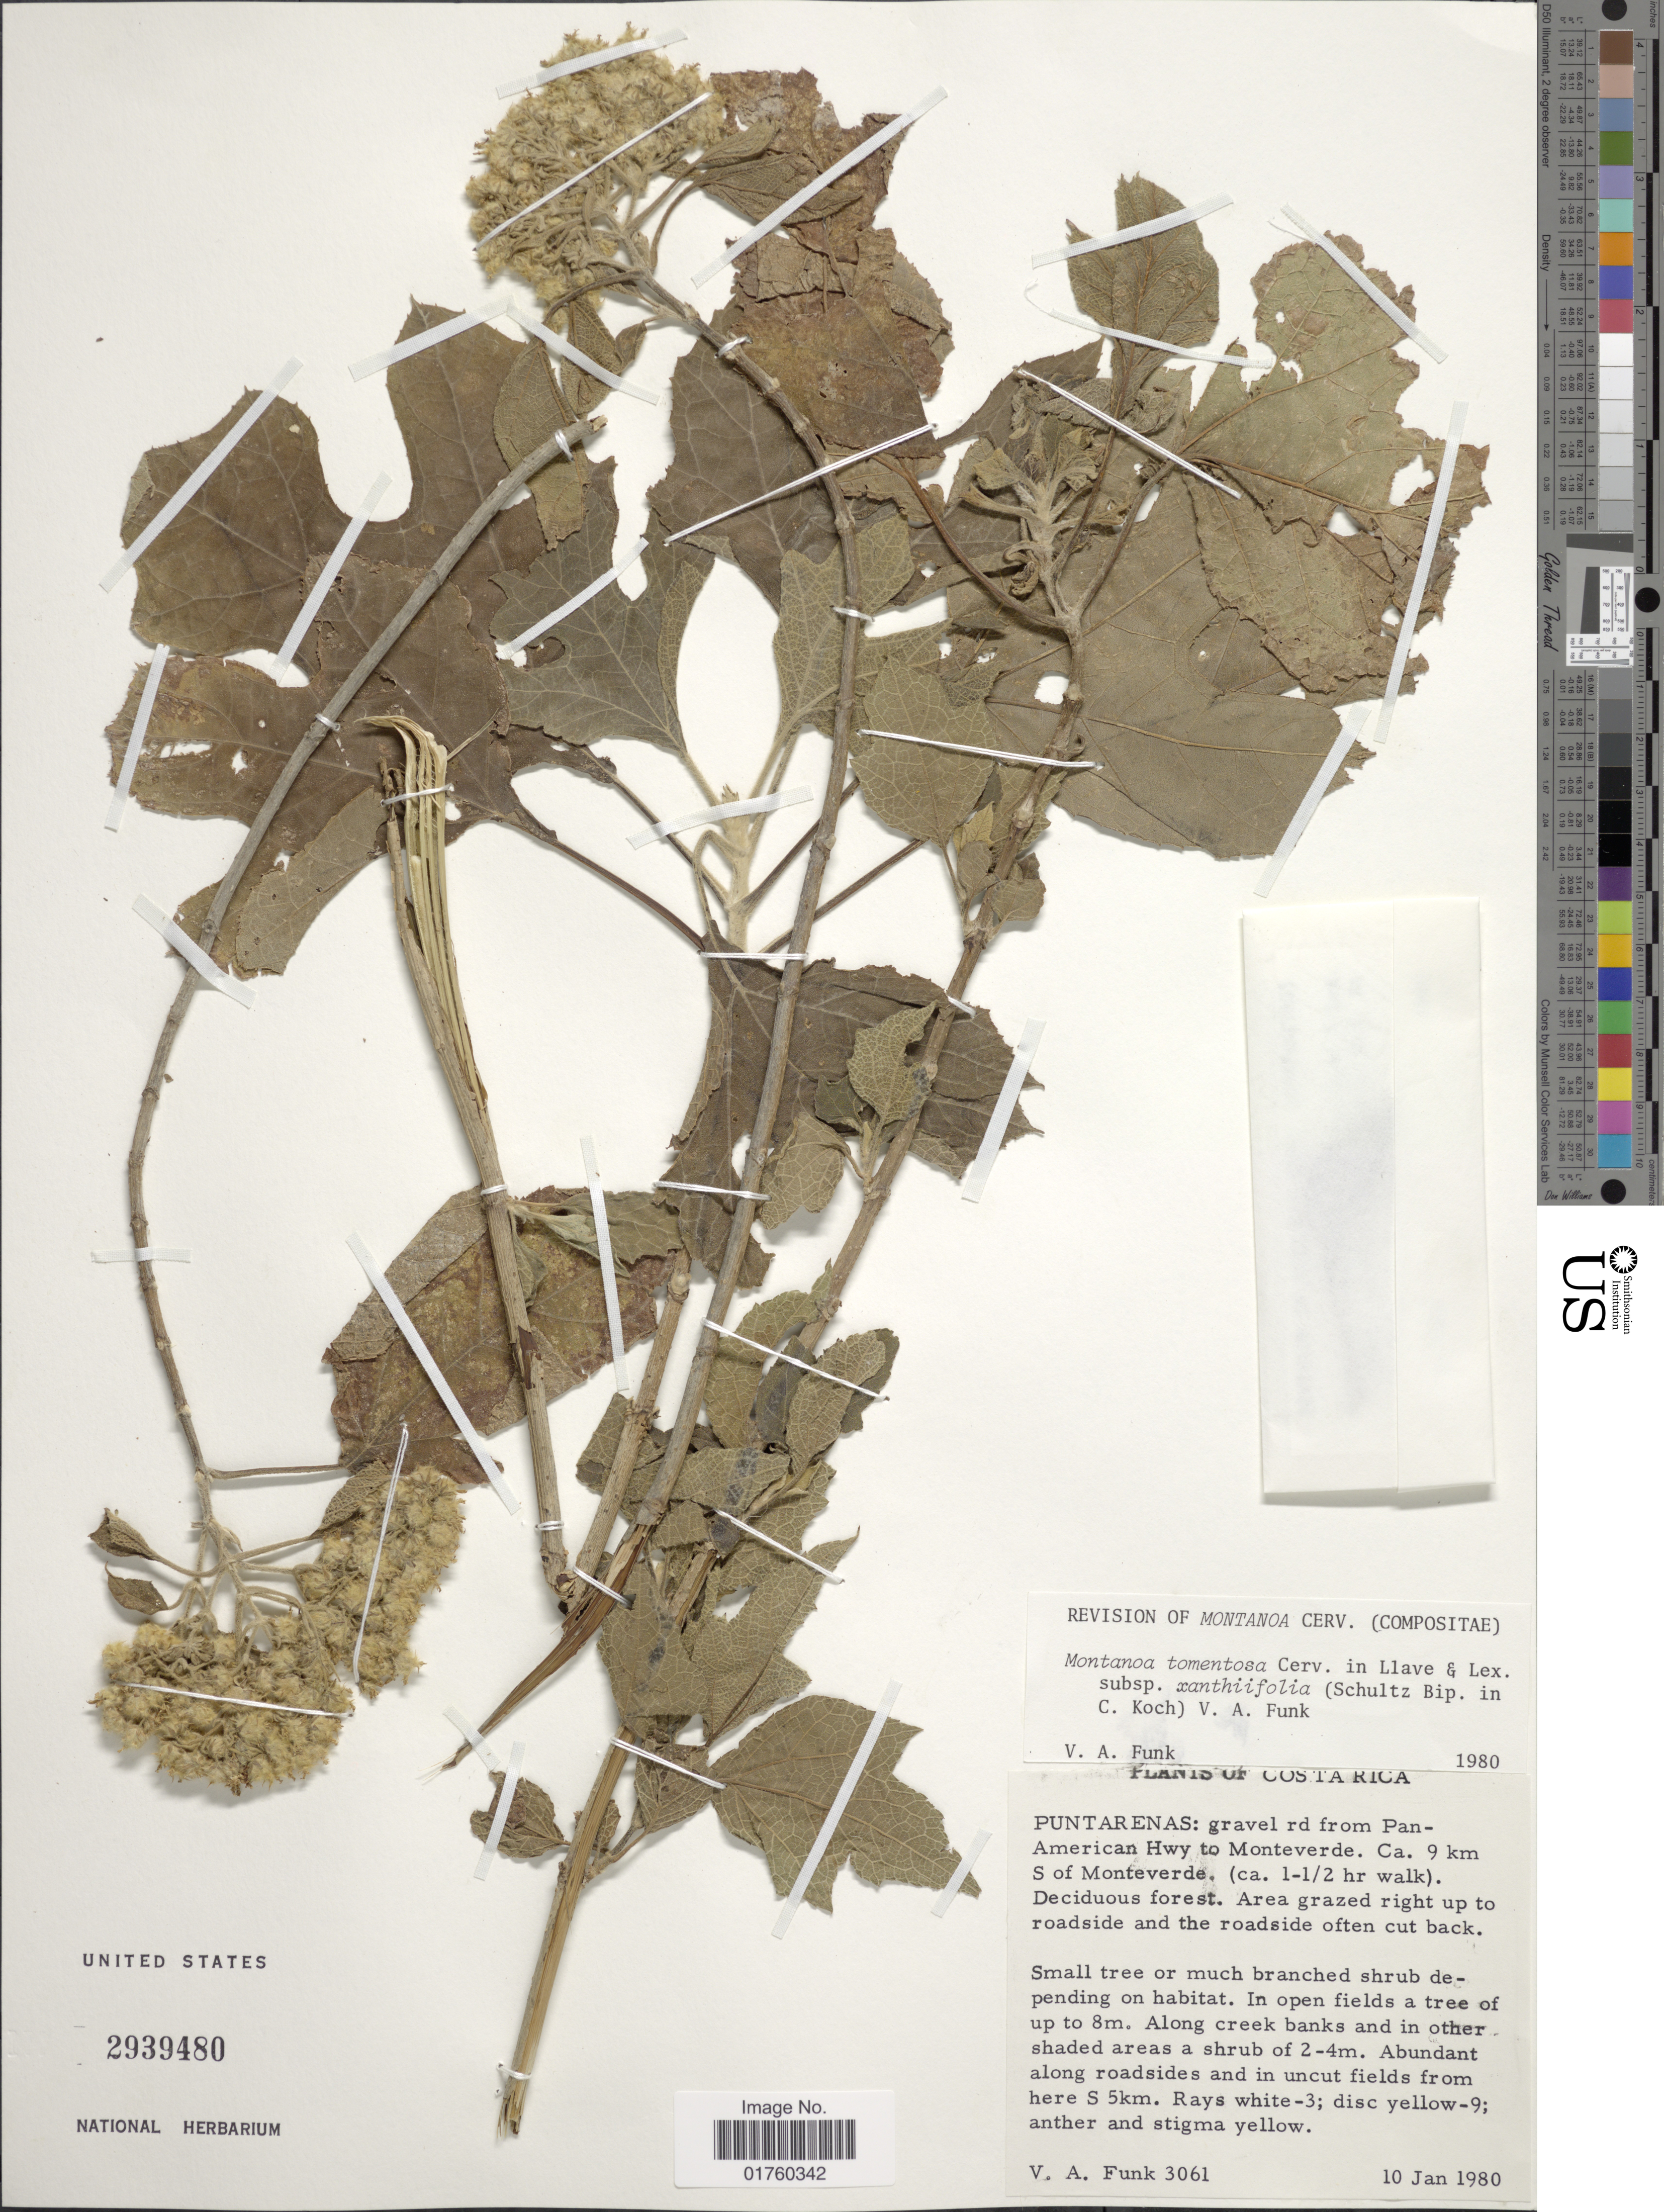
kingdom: Plantae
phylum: Tracheophyta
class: Magnoliopsida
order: Asterales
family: Asteraceae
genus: Montanoa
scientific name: Montanoa tomentosa subsp. xanthiifolia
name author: (Sch. Bip. in C. Koch) V.A. Funk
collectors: V. Funk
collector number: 3061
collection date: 1980-01-10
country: Costa Rica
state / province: Puntarenas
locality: Gravel rd from Pan-American Hwy to Monteverde, ca. 9 km S of Monteverde (ca 2-1/2 hr walk), area grazed right up to roadside and the roadside often cut back.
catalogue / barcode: US 2939480